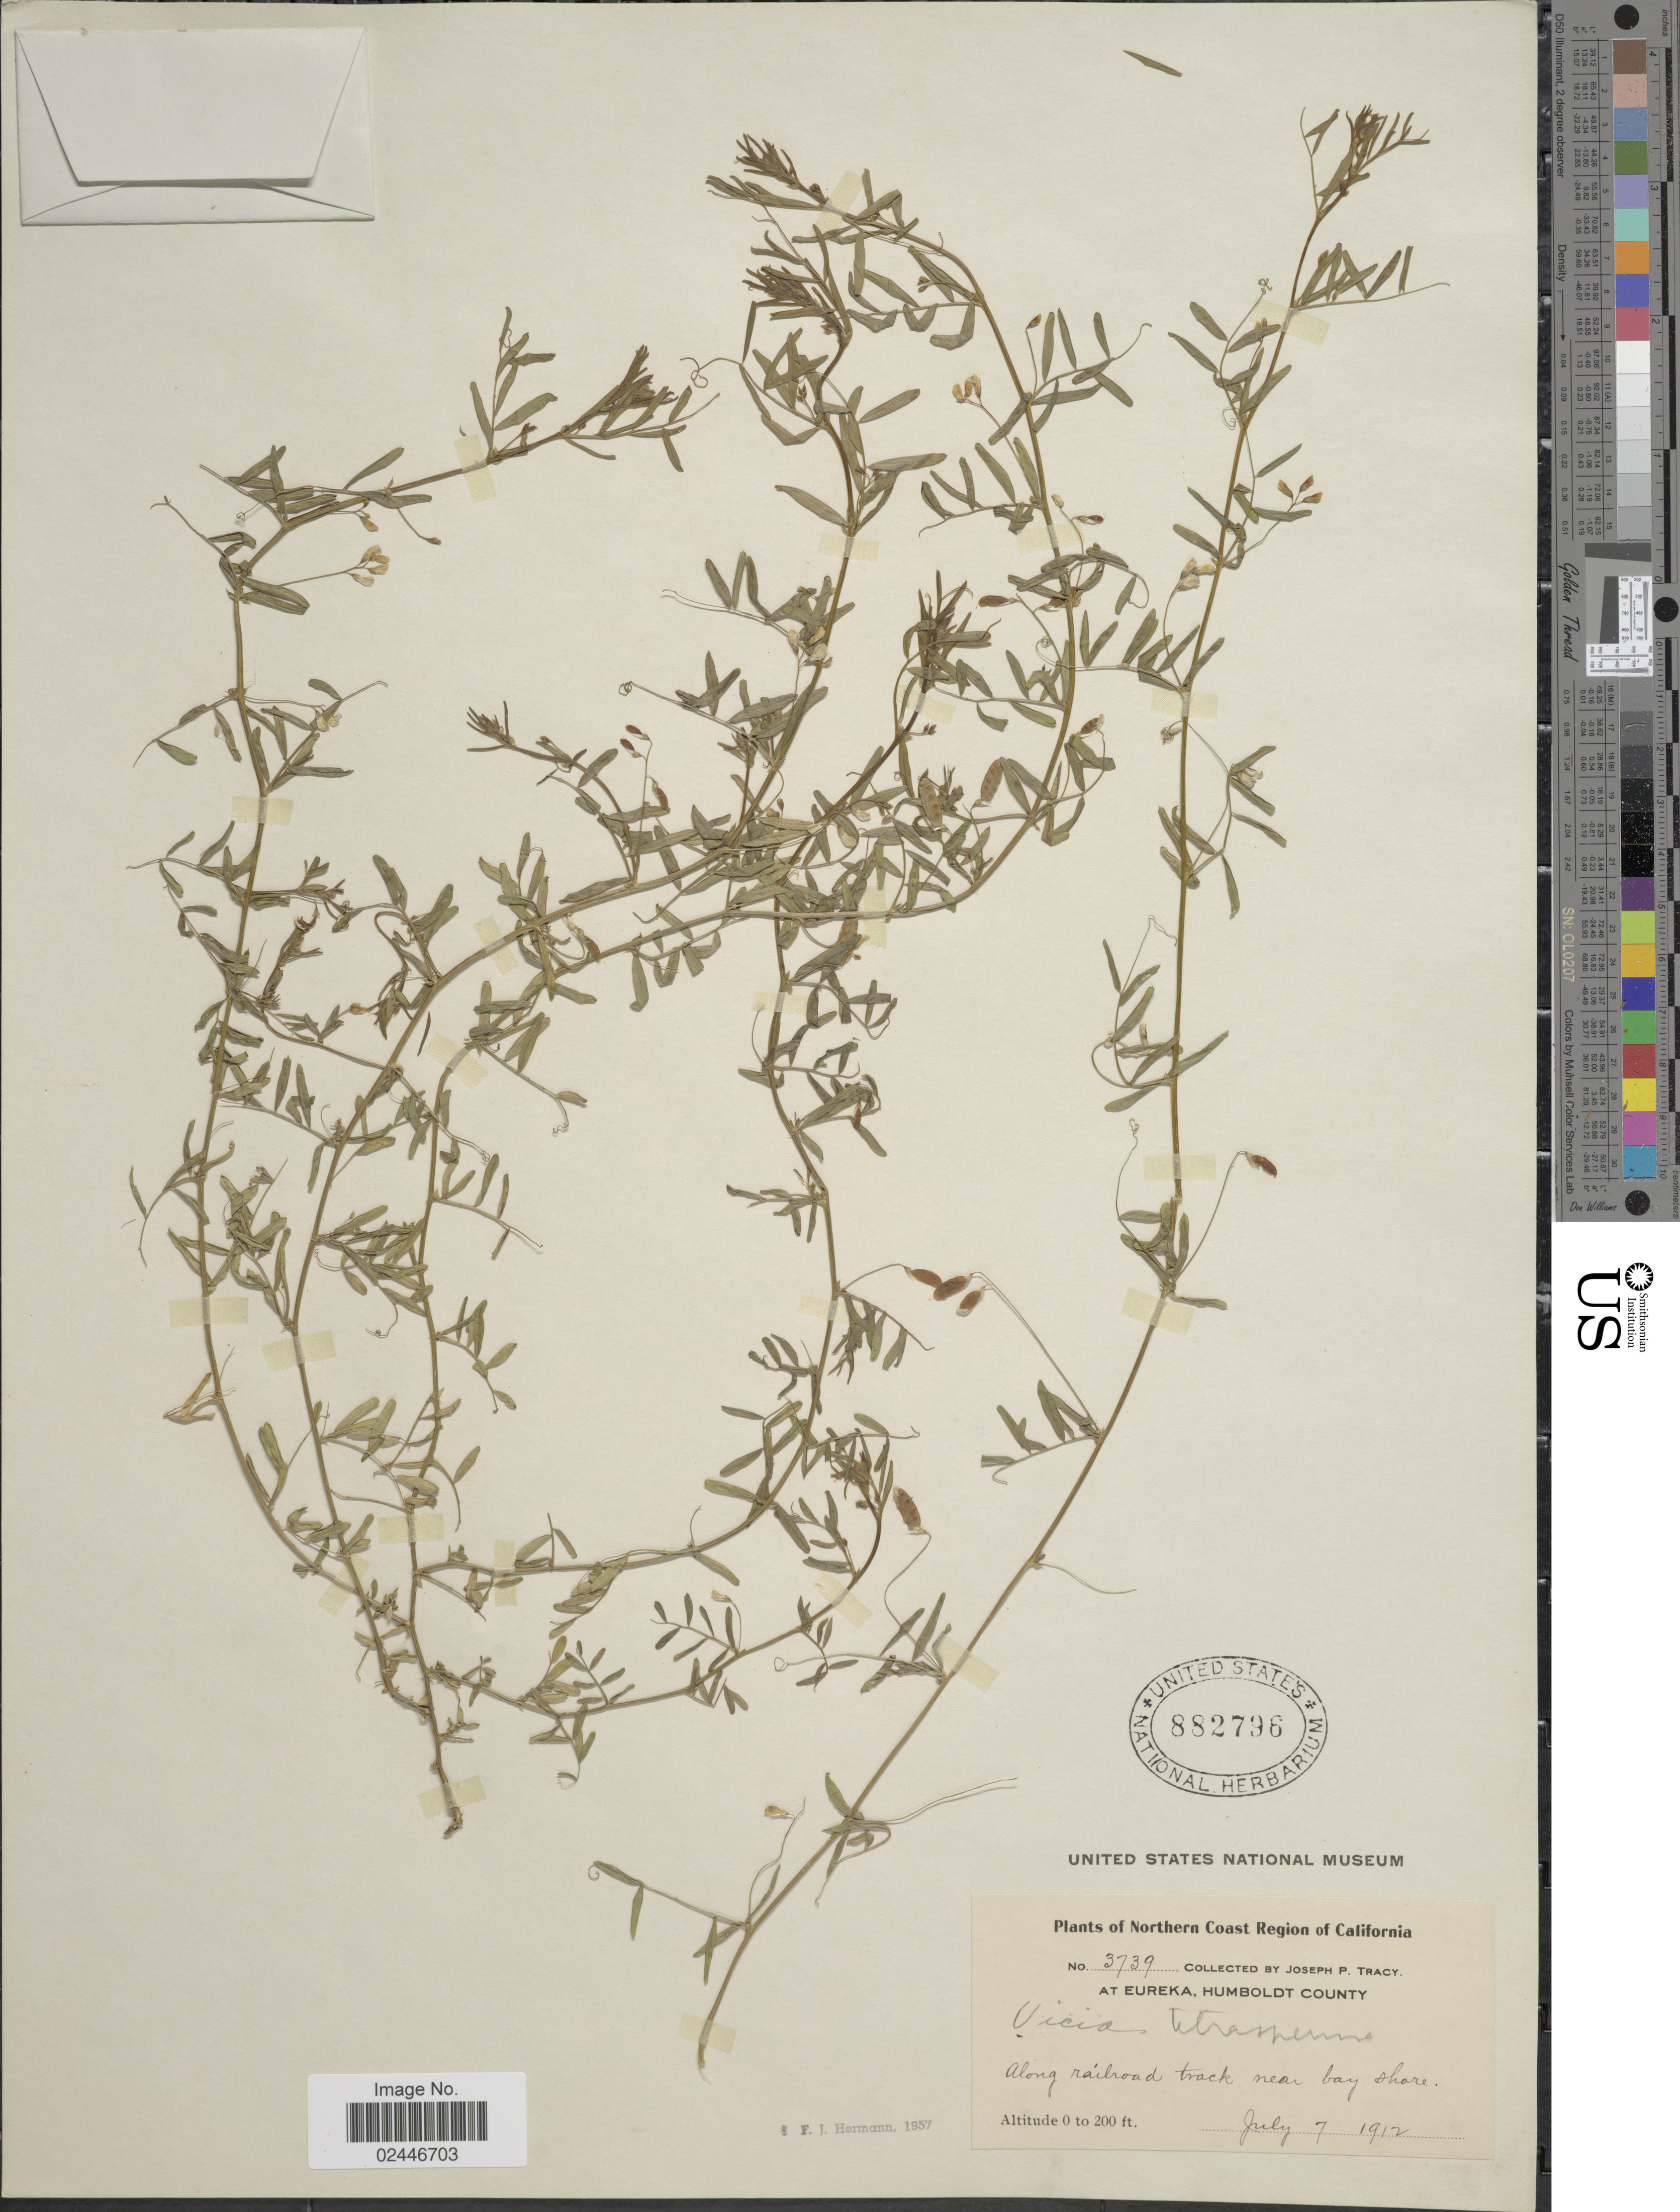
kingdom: Plantae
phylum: Tracheophyta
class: Magnoliopsida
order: Fabales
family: Fabaceae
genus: Vicia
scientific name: Vicia tetrasperma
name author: (L.) Schreb.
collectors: J. Tracy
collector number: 3739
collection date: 1912-07-07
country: United States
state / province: California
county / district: Humboldt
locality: Northern Coast Region of California, Eureka, Humboldt County. Along railroad track near bay shore.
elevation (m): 0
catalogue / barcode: US 882796